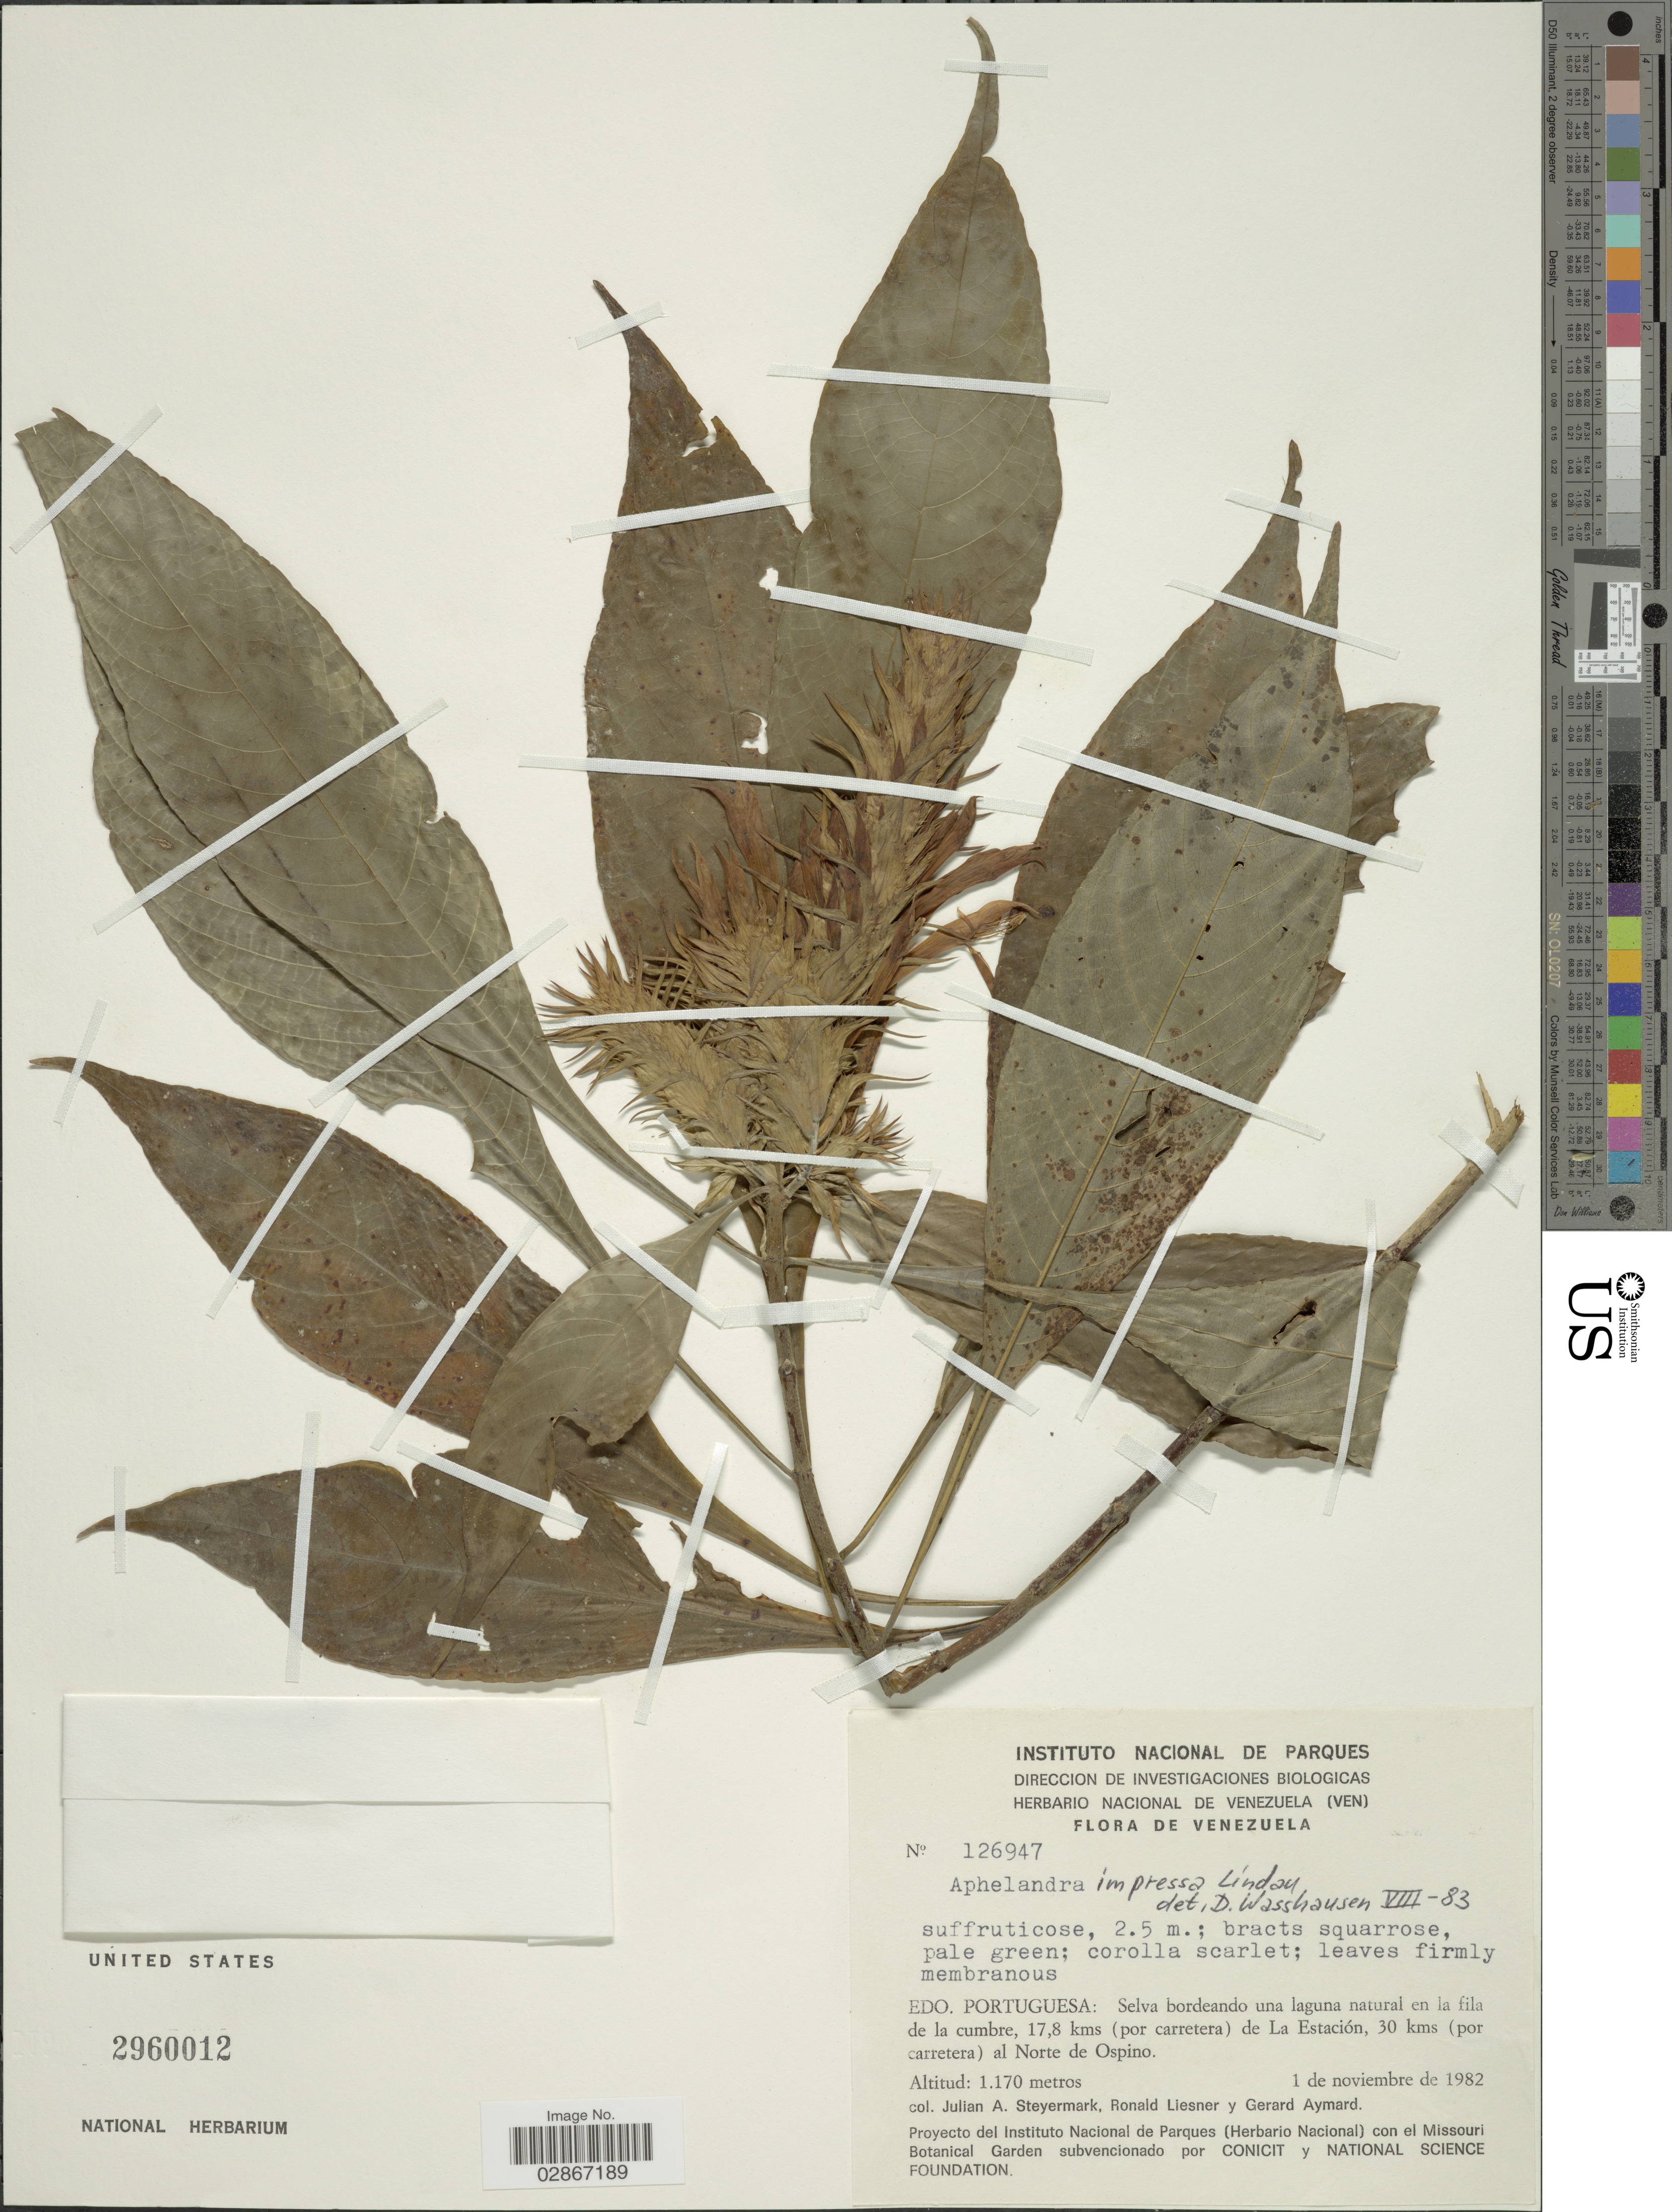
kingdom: Plantae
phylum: Tracheophyta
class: Magnoliopsida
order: Lamiales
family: Acanthaceae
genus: Aphelandra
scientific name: Aphelandra impressa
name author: Lindau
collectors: J. Steyermark, R. L. Liesner & G. A. Aymard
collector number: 126947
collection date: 1982-11-01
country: Venezuela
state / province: Portuguesa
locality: Selva bordeando una laguna natural en la fila de la cumbre, 17.8 kms (por carretera) de La Estación, 30 kms (por carretera) al Norte de Ospino.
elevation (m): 1170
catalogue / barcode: US 2960012